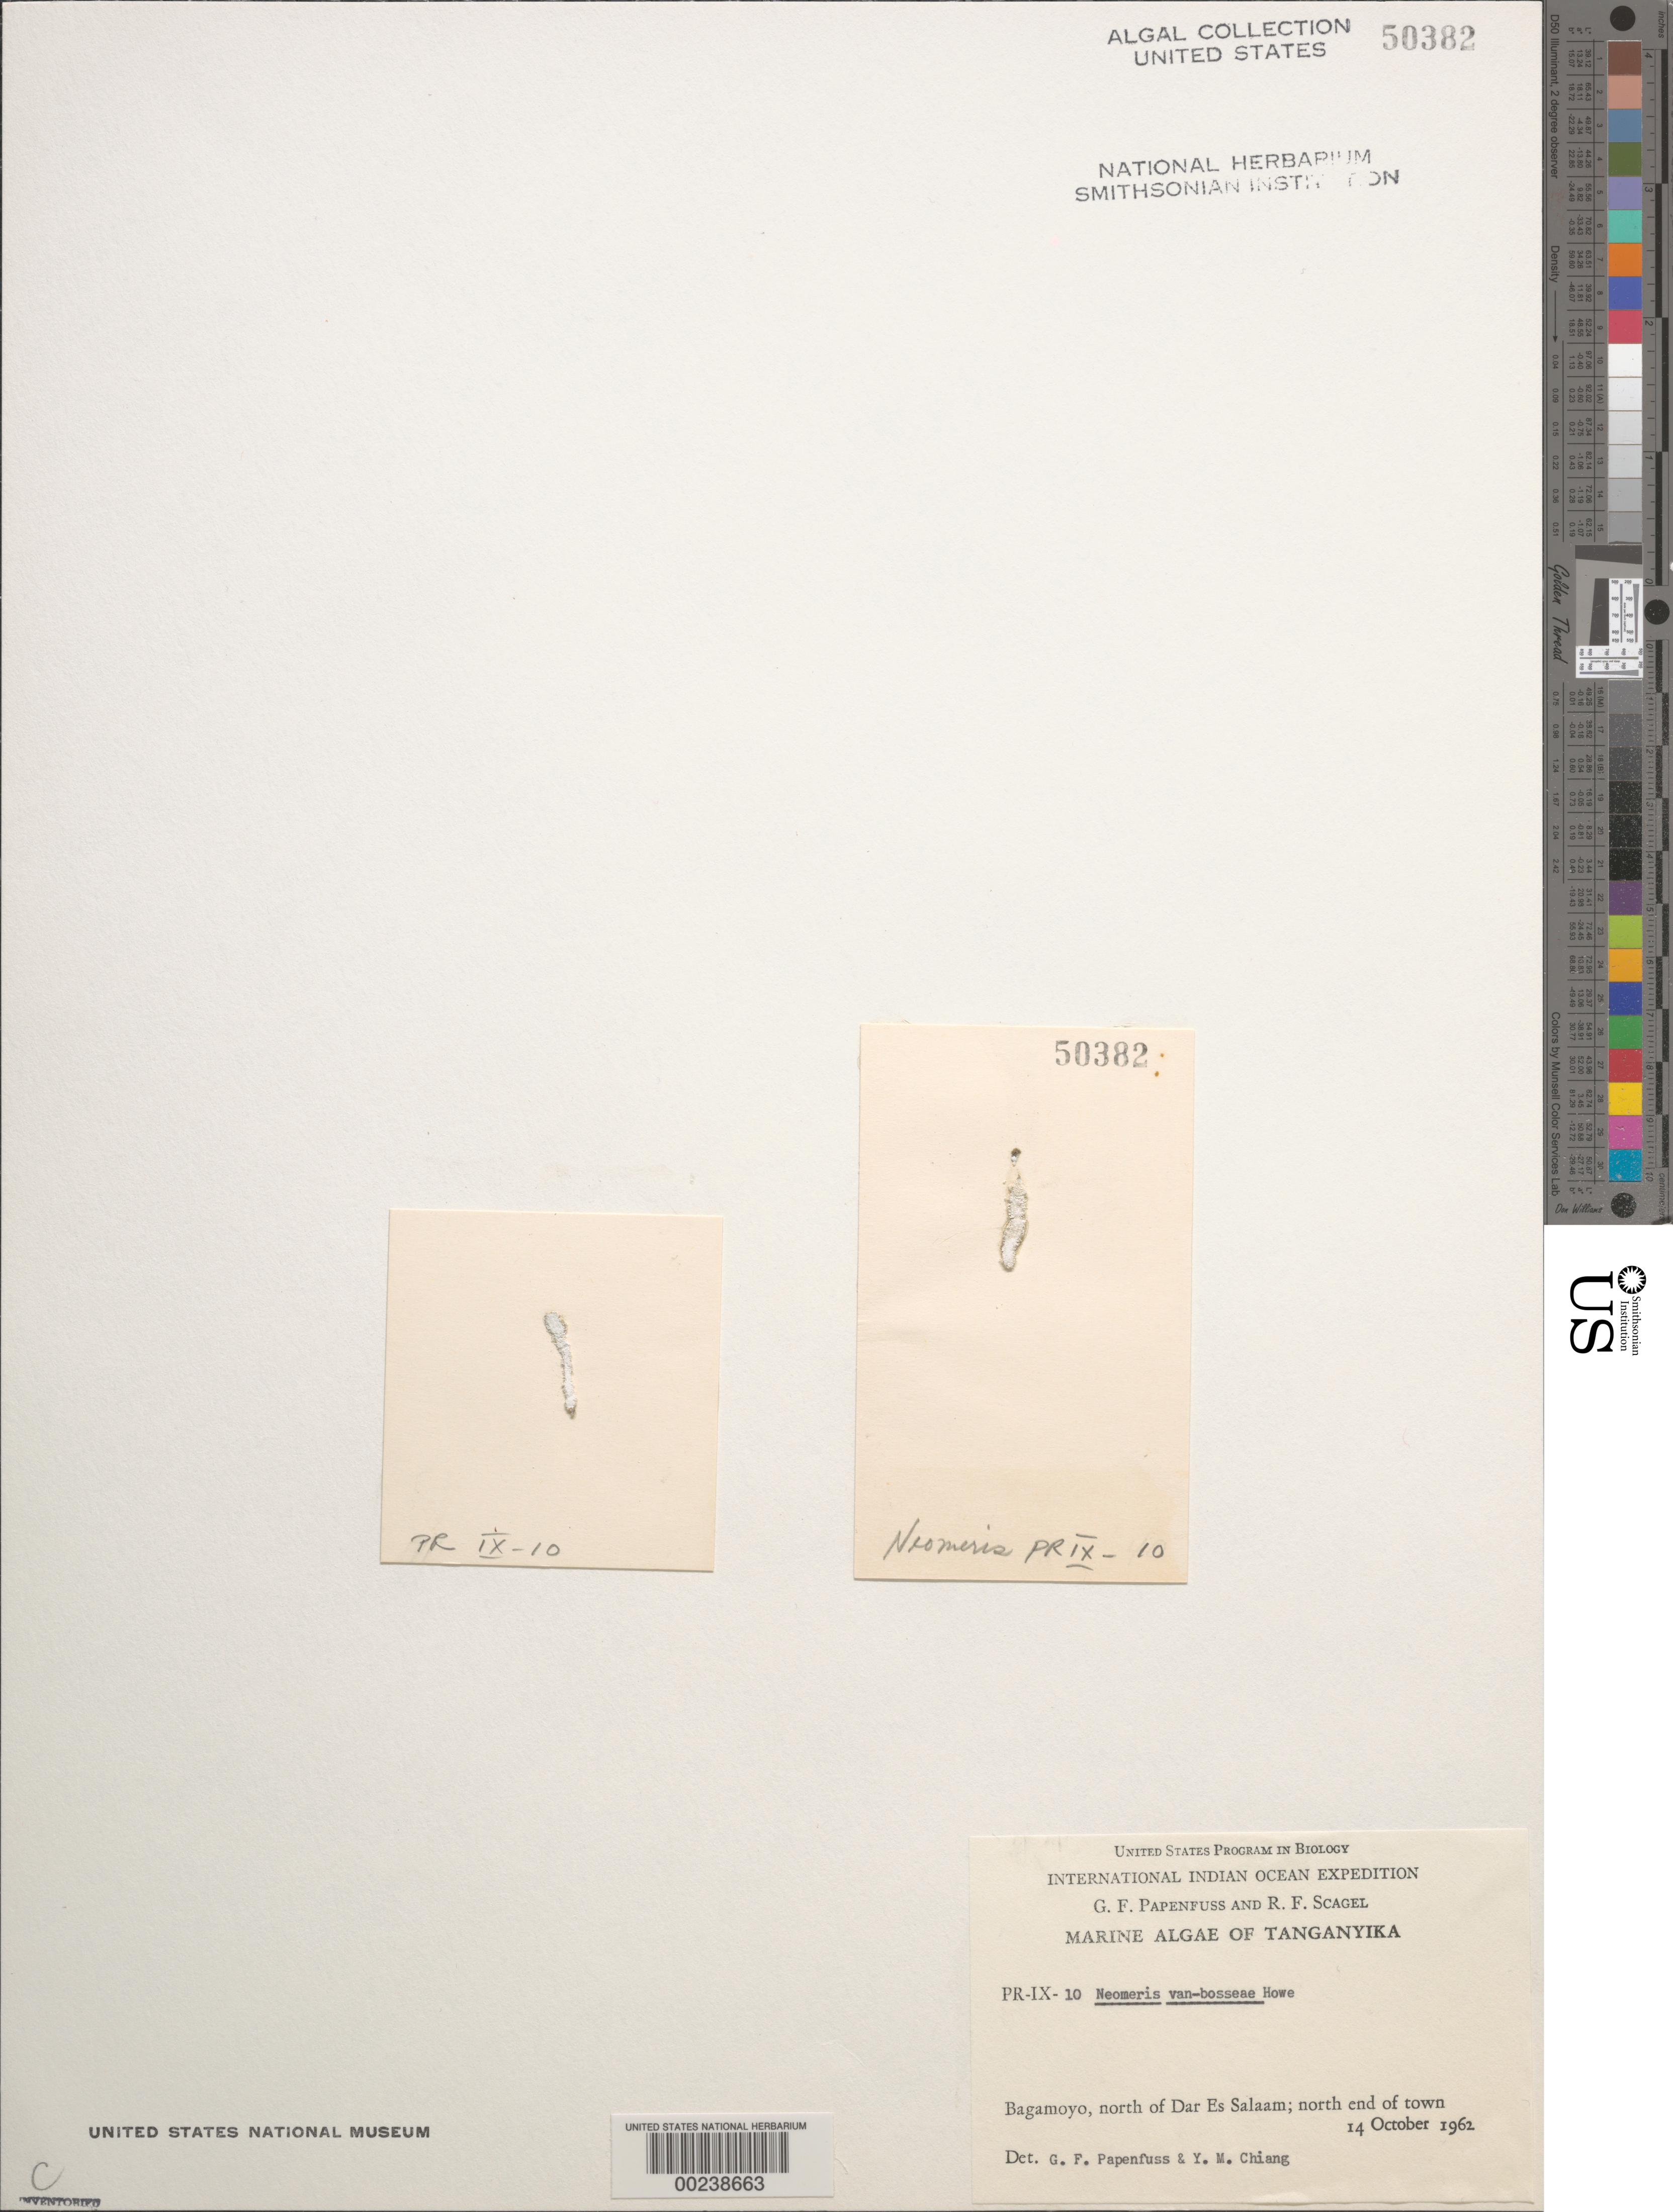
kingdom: Plantae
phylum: Chlorophyta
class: Ulvophyceae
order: Dasycladales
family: Dasycladaceae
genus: Neomeris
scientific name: Neomeris vanbosseae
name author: M. Howe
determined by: Papenfuss, G. F.; Chiang, Y. M.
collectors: G. Papenfuss & R. F. Scagel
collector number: PR-IX-10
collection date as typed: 14 Oct 1962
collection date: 1962-10-14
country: Tanzania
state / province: Pwani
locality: Bagamoyo, north of Dar Es Salaam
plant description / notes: International Indian Ocean Expedition, 1962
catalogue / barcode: US 50382